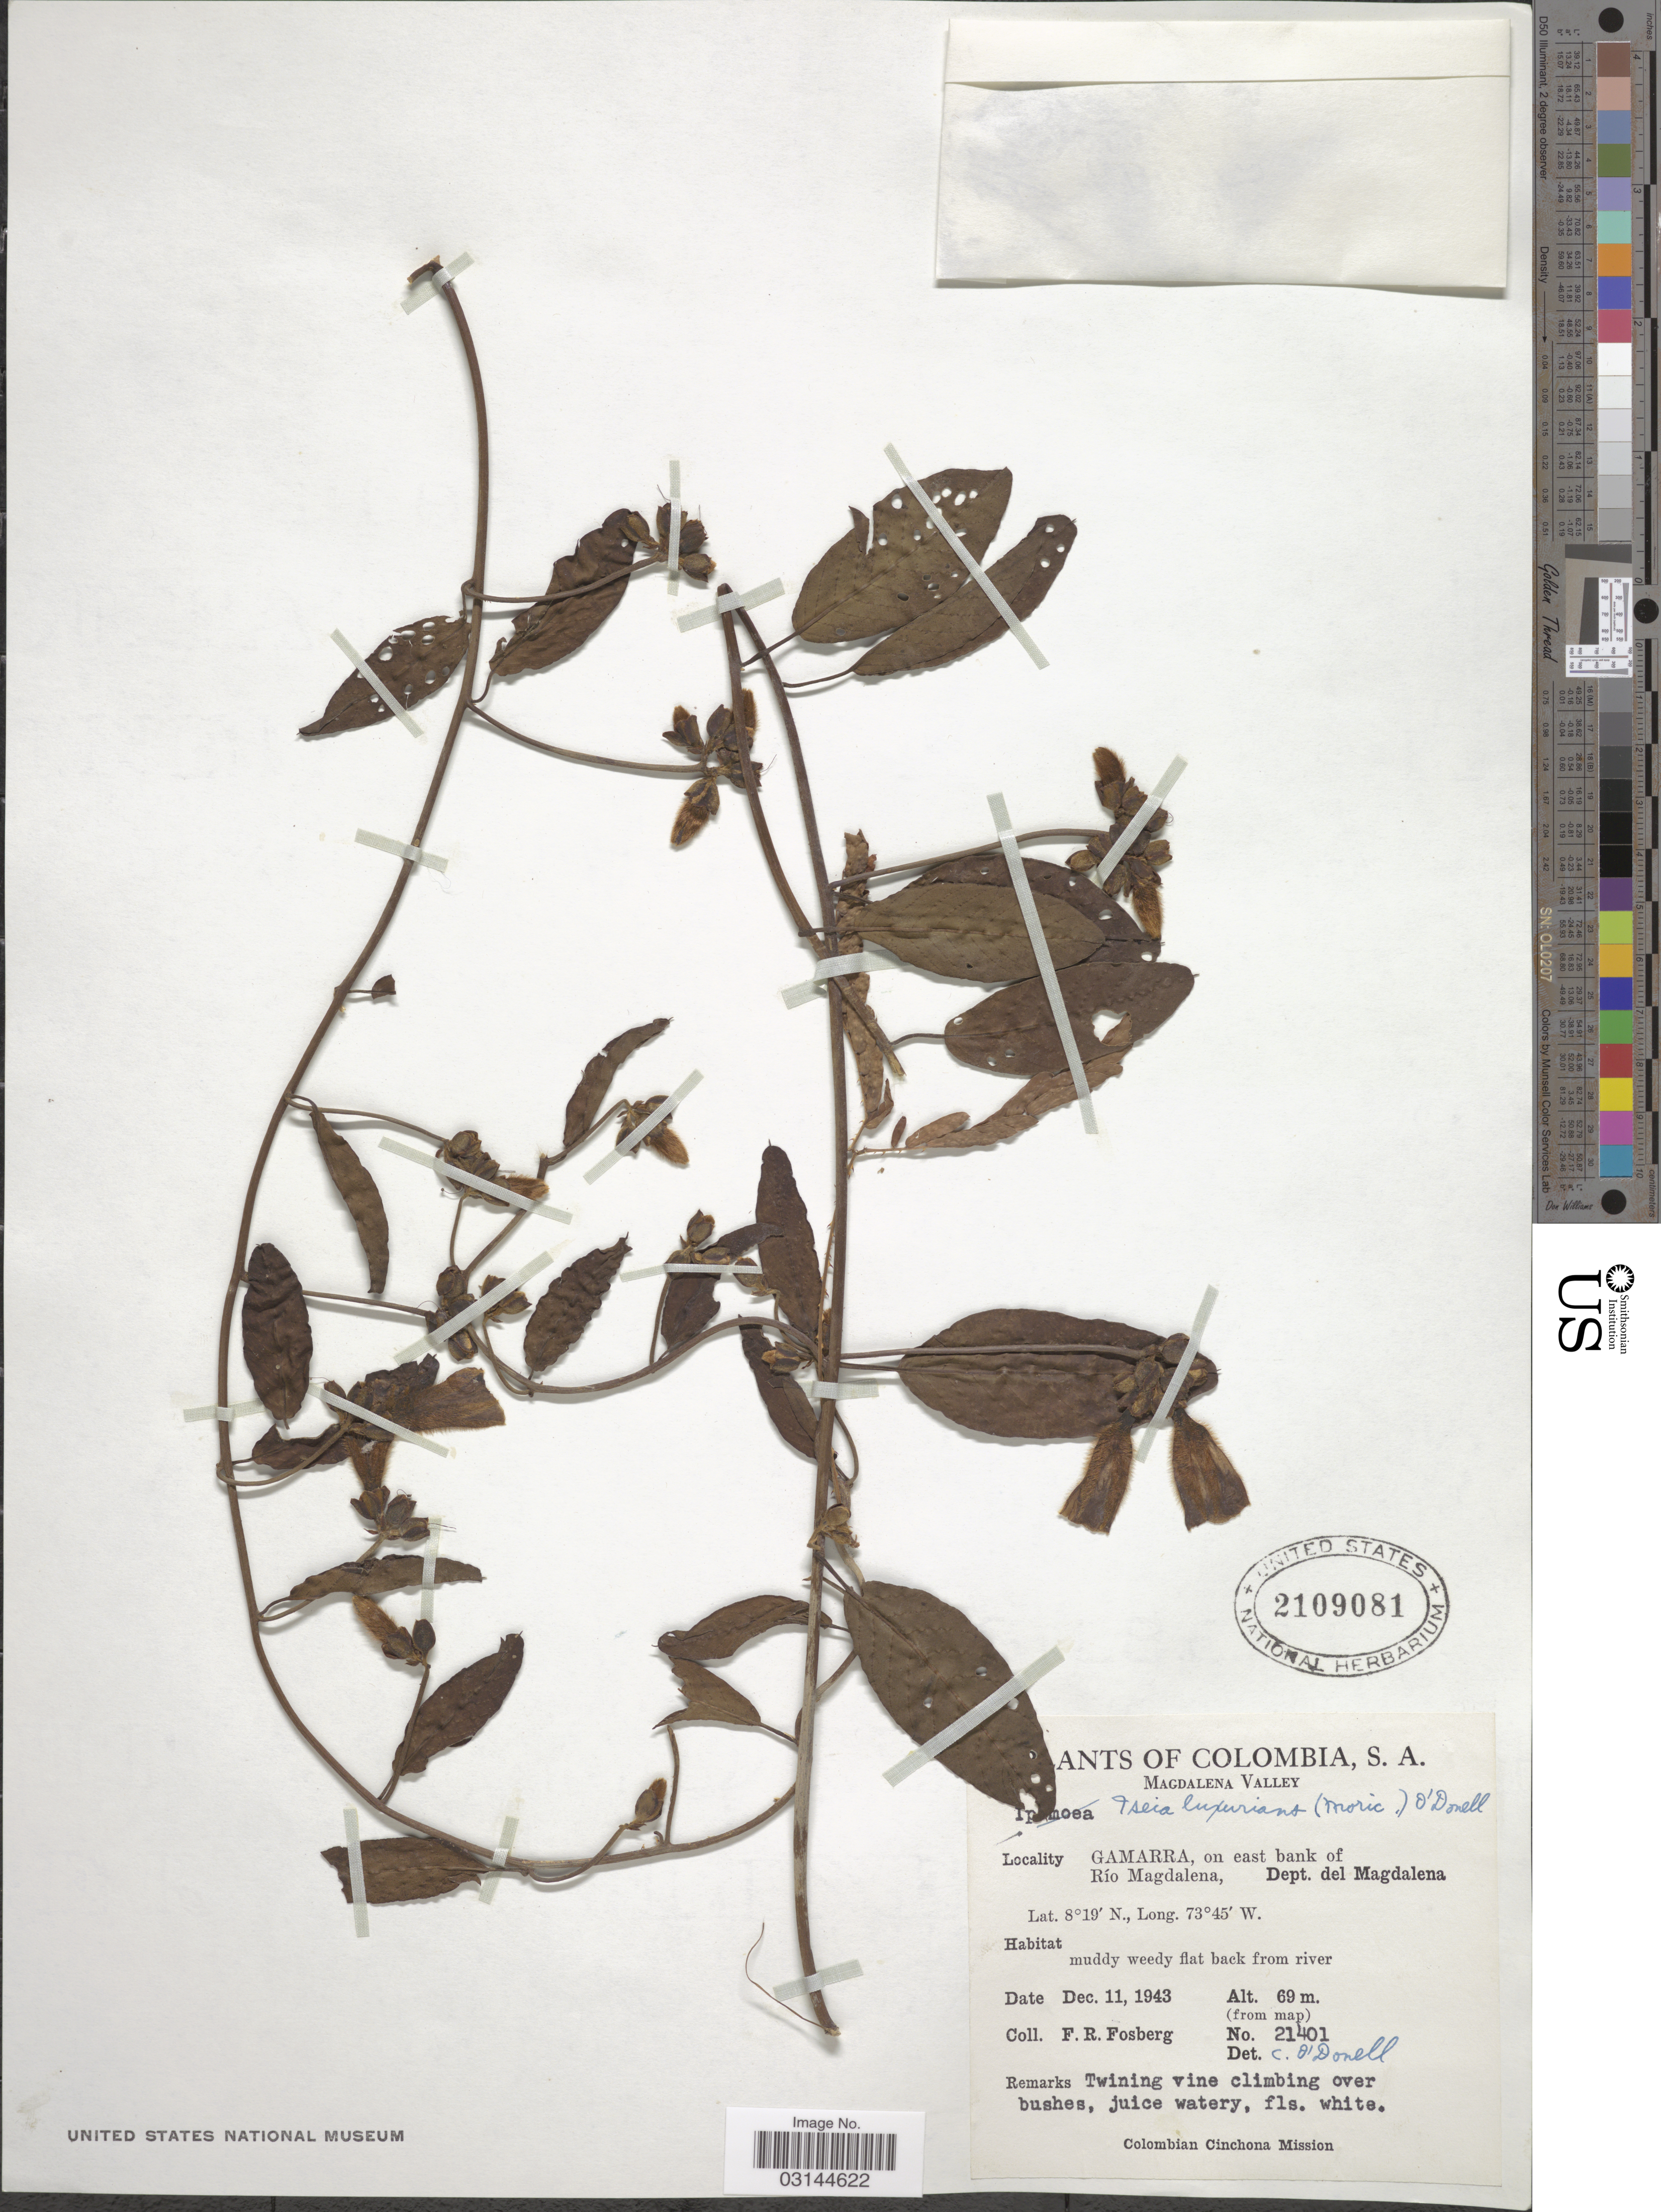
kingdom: Plantae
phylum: Tracheophyta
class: Magnoliopsida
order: Solanales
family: Convolvulaceae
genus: Aniseia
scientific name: Aniseia luxurians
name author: (Moric.) Athiê-Souza & Buril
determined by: Strong, Mark T., (BOT), Smithsonian Institution - National Museum of Natural History (UNITED STATES)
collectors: F. R. Fosberg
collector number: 21401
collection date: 1943-12-11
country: Colombia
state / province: Magdalena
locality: Magdalena Valley. Gamarra, on east bank of Río Magdalena, Dept. del Magdalena.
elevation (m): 69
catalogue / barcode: US 2109081